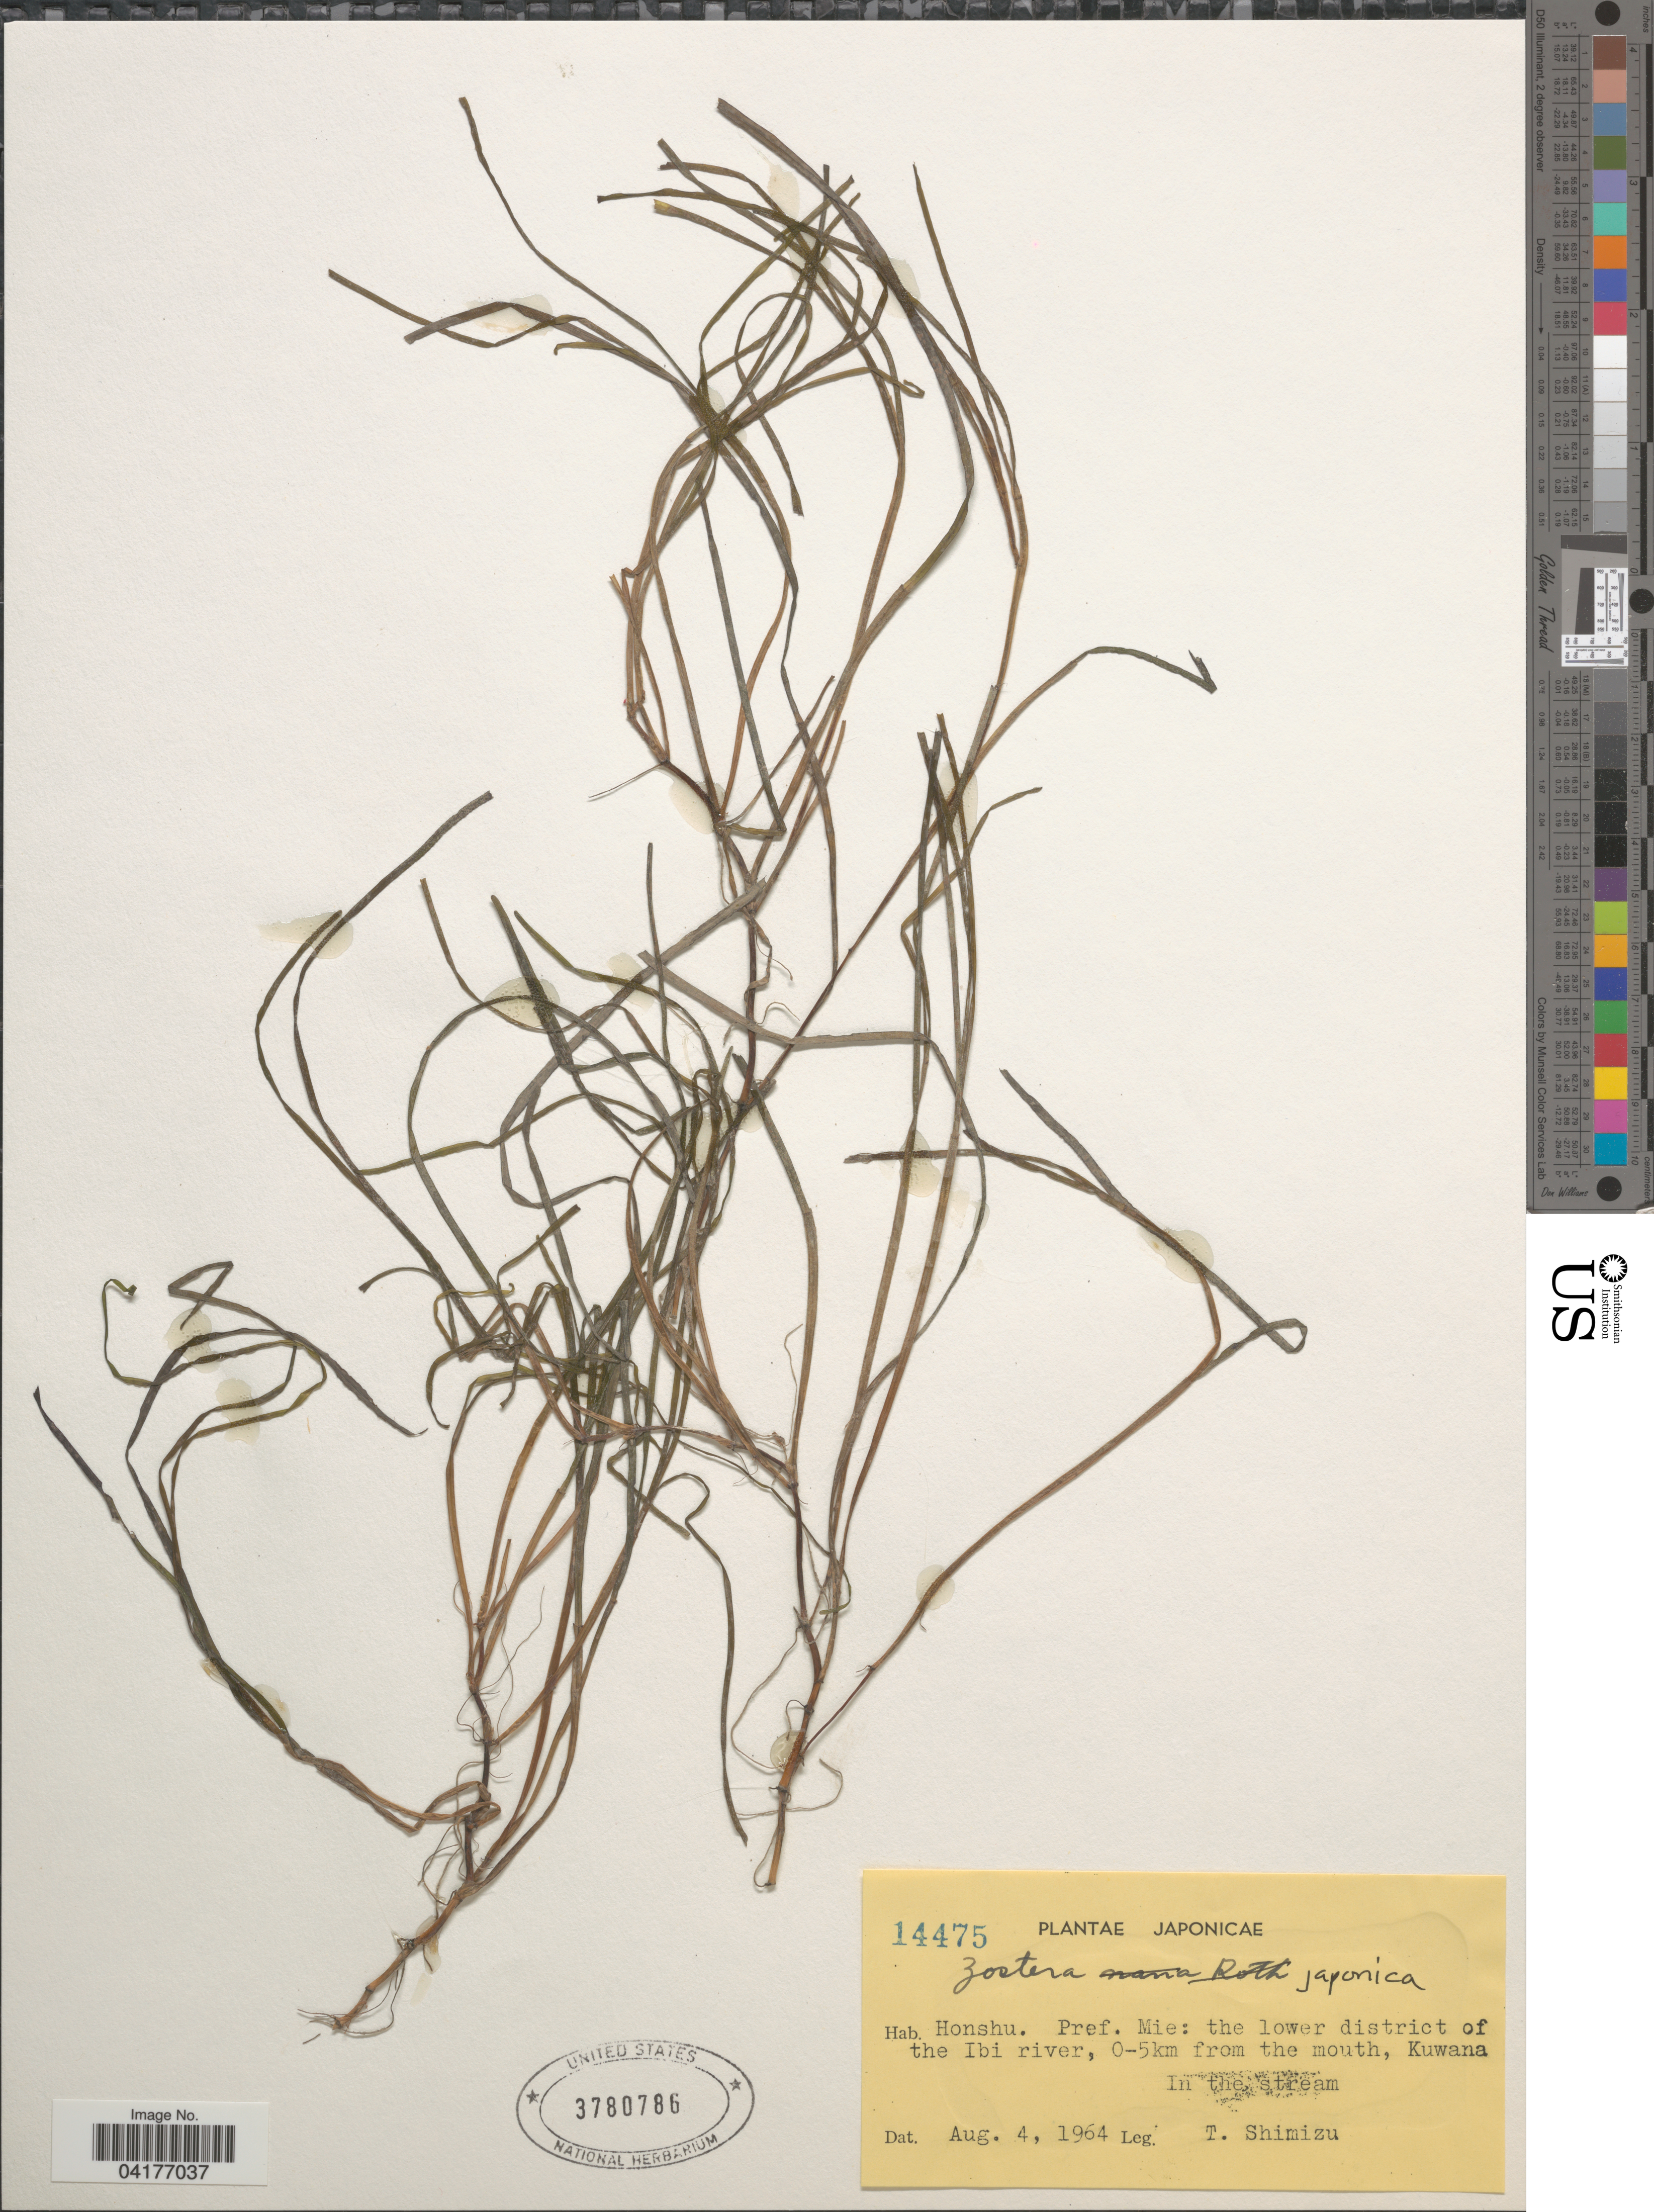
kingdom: Plantae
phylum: Tracheophyta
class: Liliopsida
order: Alismatales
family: Zosteraceae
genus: Zostera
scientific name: Zostera noltii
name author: Hornem.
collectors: T. Shimizu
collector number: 14475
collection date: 1964-08-04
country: Japan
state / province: Mie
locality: Honshu. Pref. Mie: the lower district of the Ibi river, 0-5 km from the mouth, Kuwana.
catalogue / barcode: US 3780786